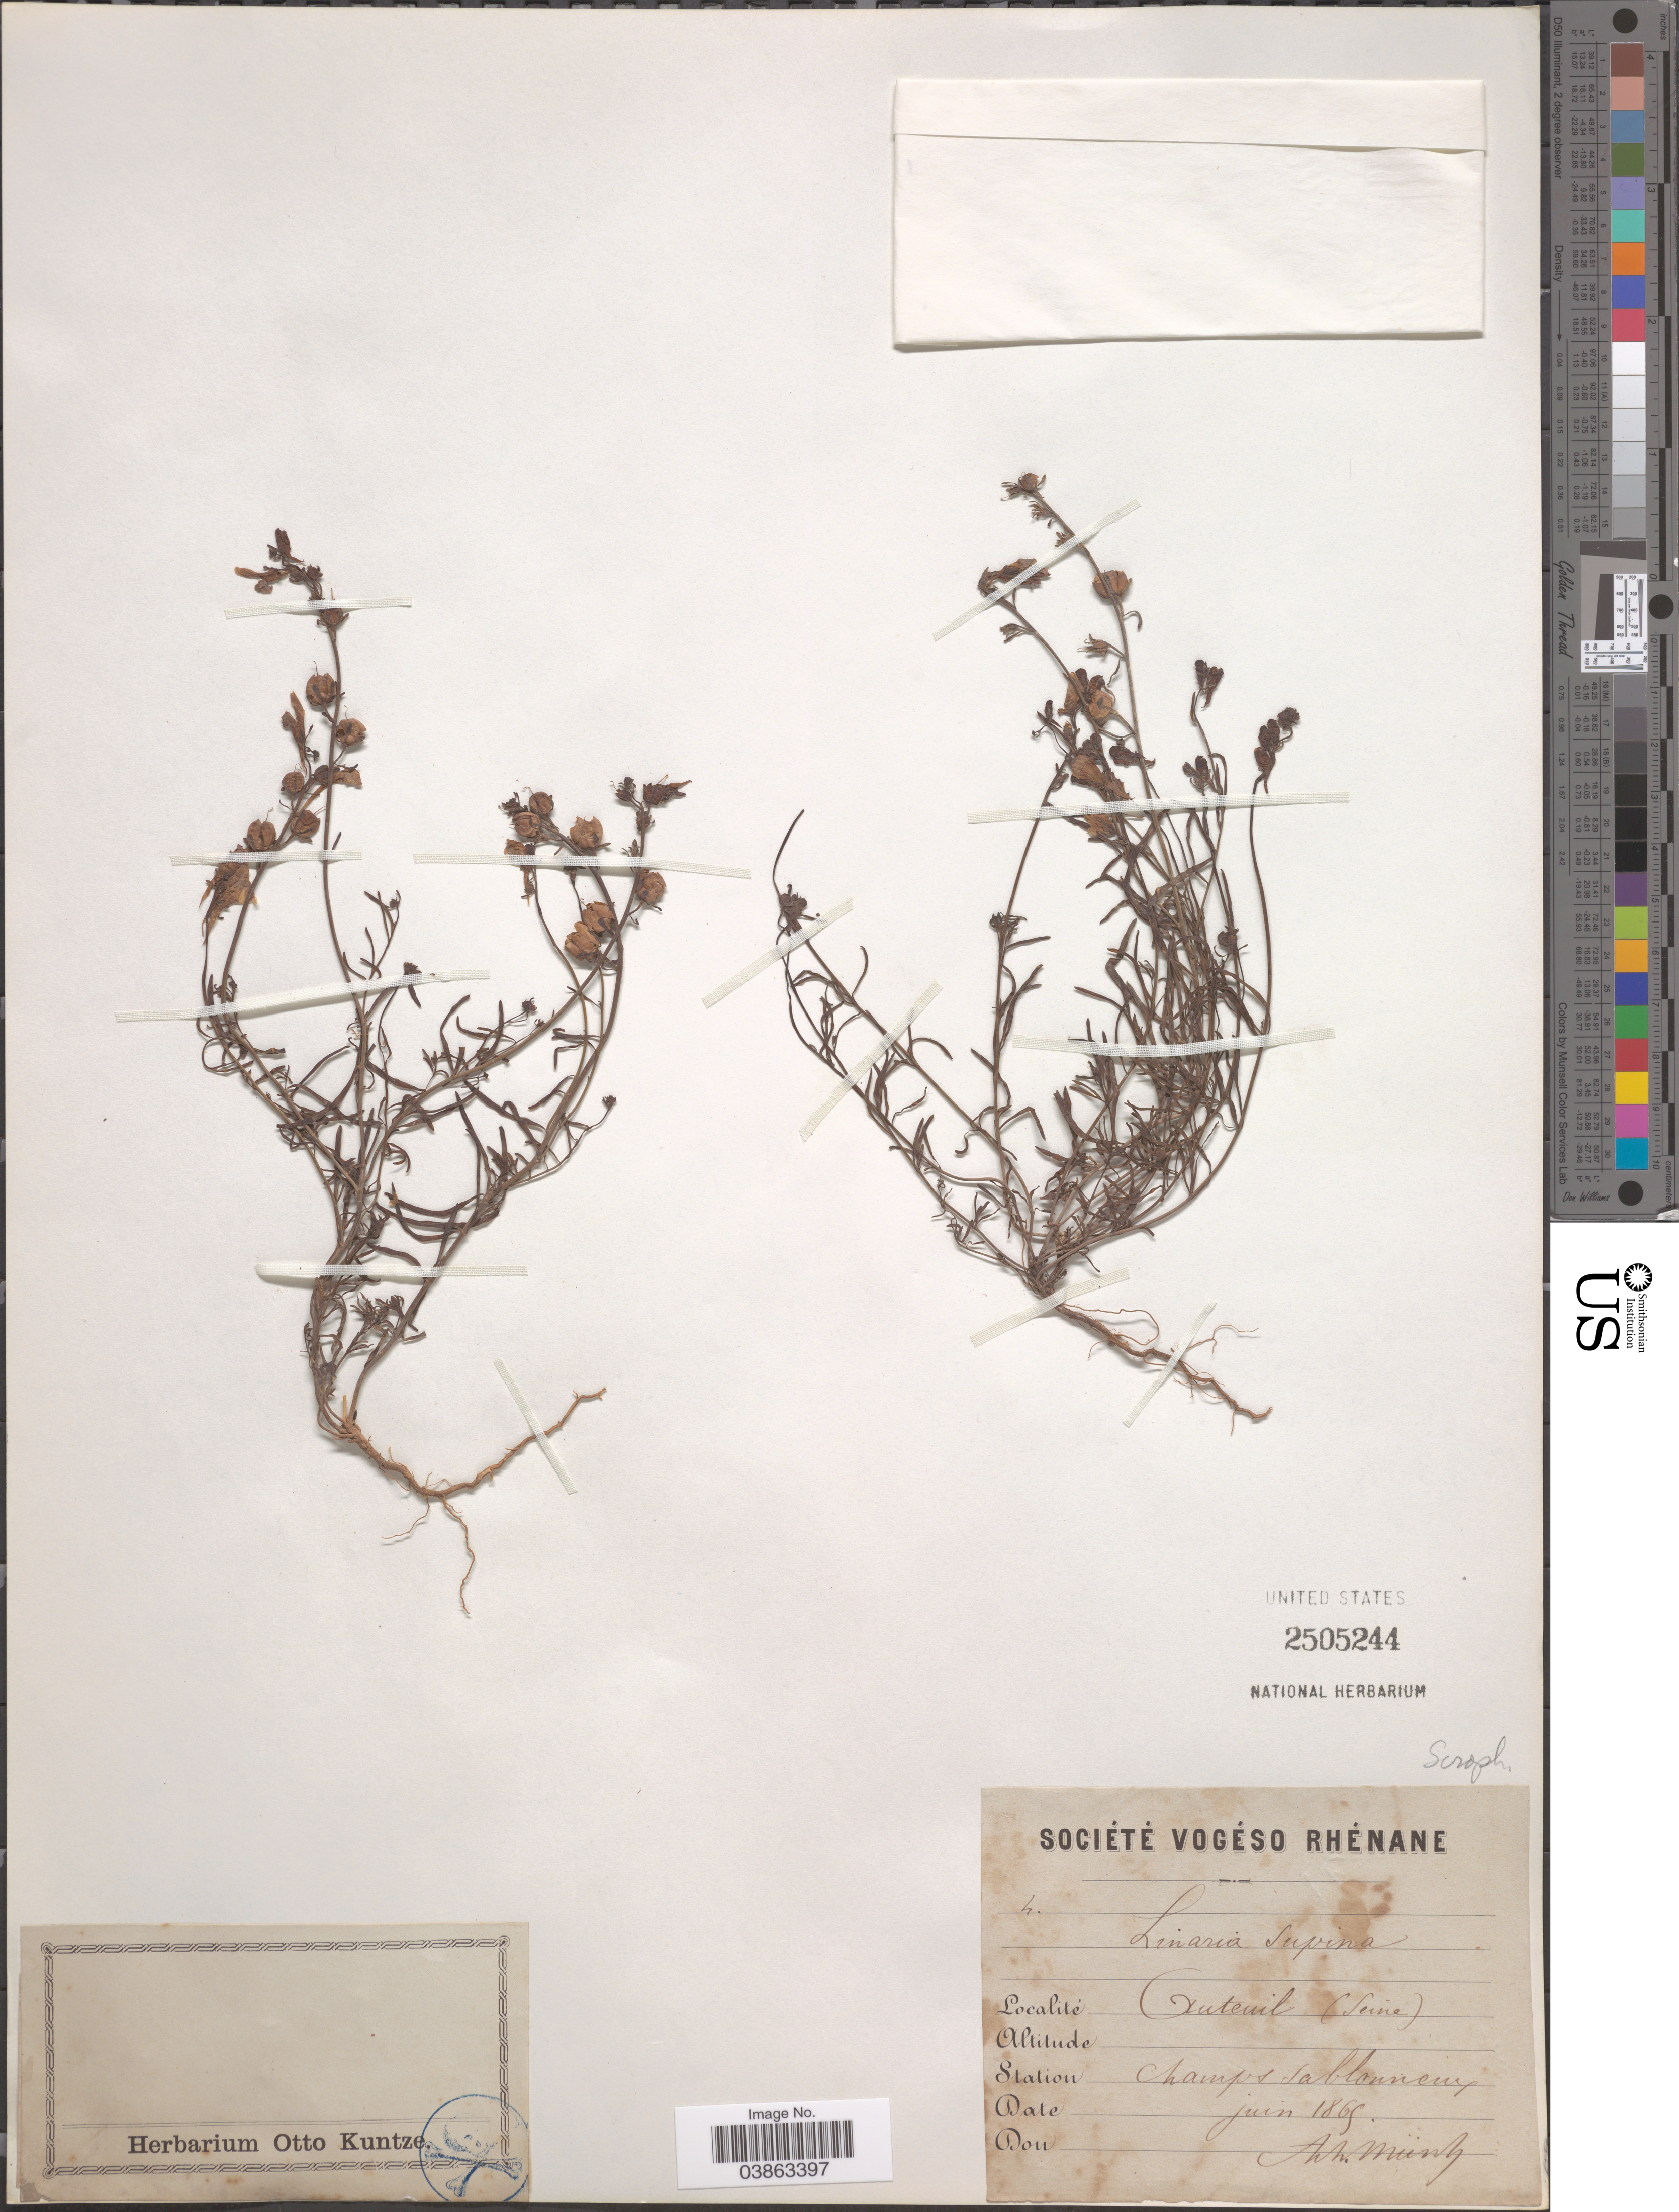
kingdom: Plantae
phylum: Tracheophyta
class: Magnoliopsida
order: Lamiales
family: Plantaginaceae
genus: Linaria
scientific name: Linaria supina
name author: (L.) Chaz.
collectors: A. Munz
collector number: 4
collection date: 1865-06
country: France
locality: Auteuil (Seine). Champs sablonneux.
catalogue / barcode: US 2505244